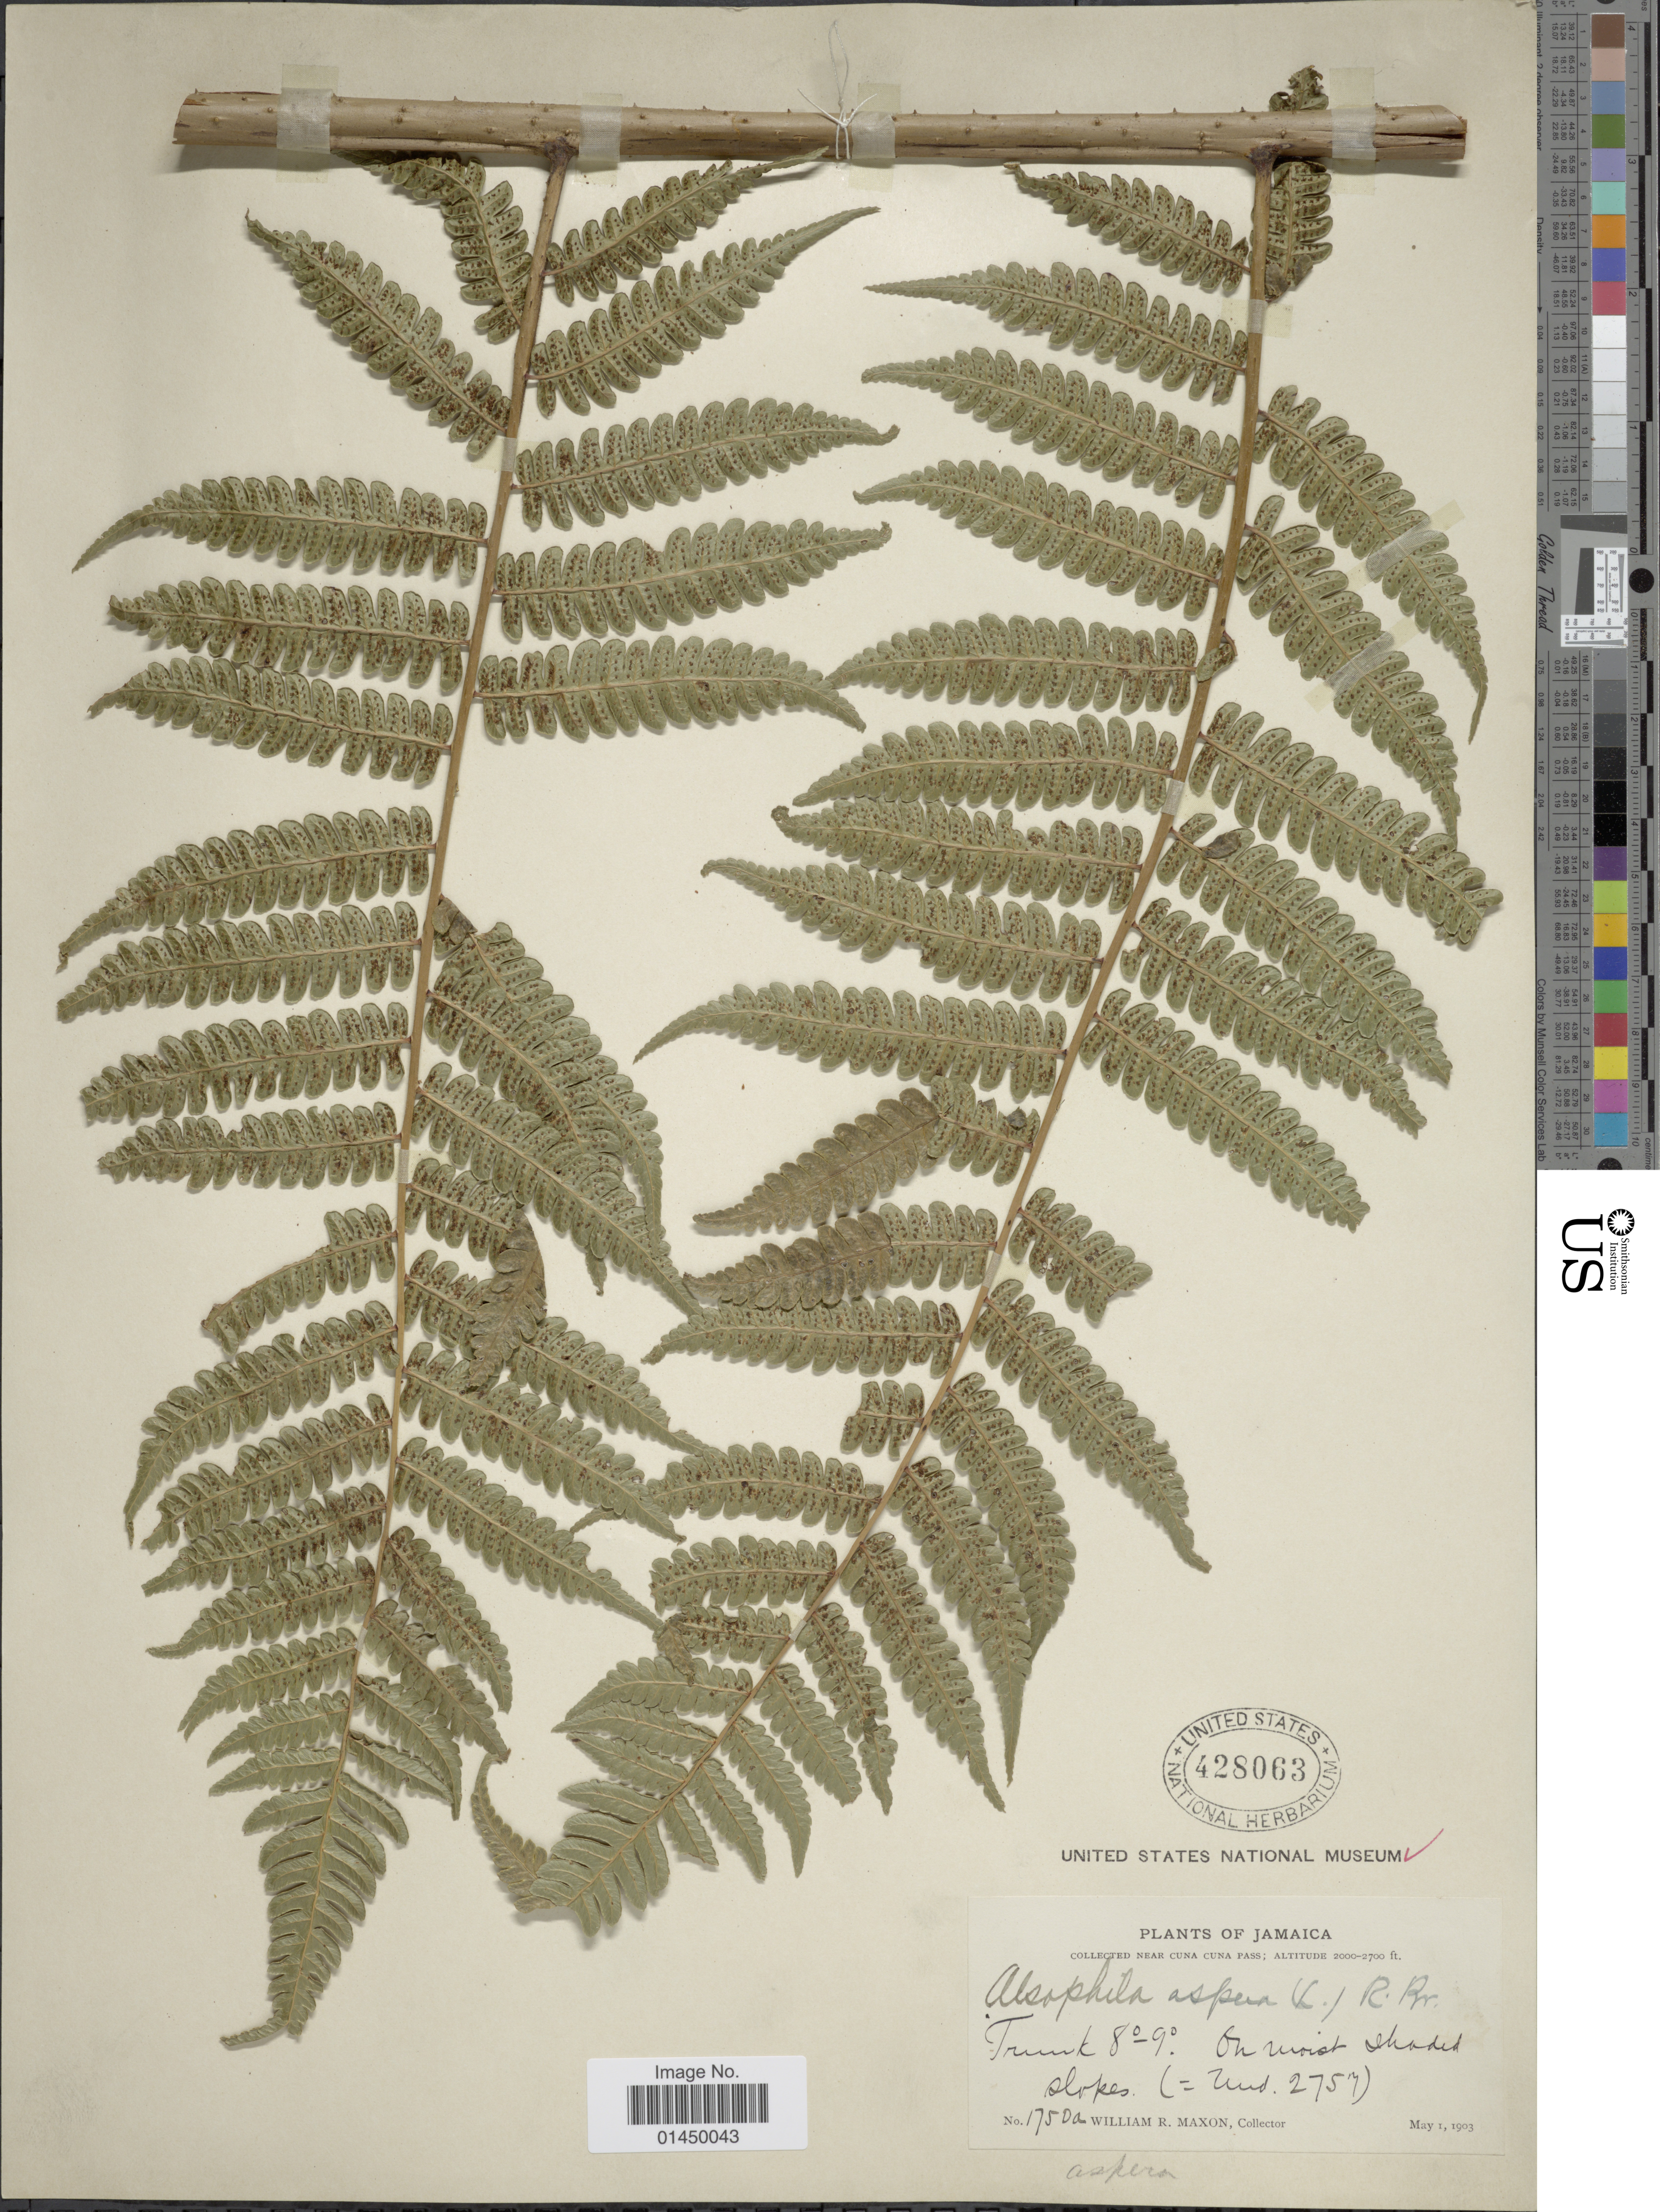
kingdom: Plantae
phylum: Tracheophyta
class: Polypodiopsida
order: Cyatheales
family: Cyatheaceae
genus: Cyathea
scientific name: Cyathea aspera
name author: (L.) Sw.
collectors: W. R. Maxon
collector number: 1750a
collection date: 1903-05-01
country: Jamaica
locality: Near Cuna Cuna Pass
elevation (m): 610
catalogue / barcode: US 428063